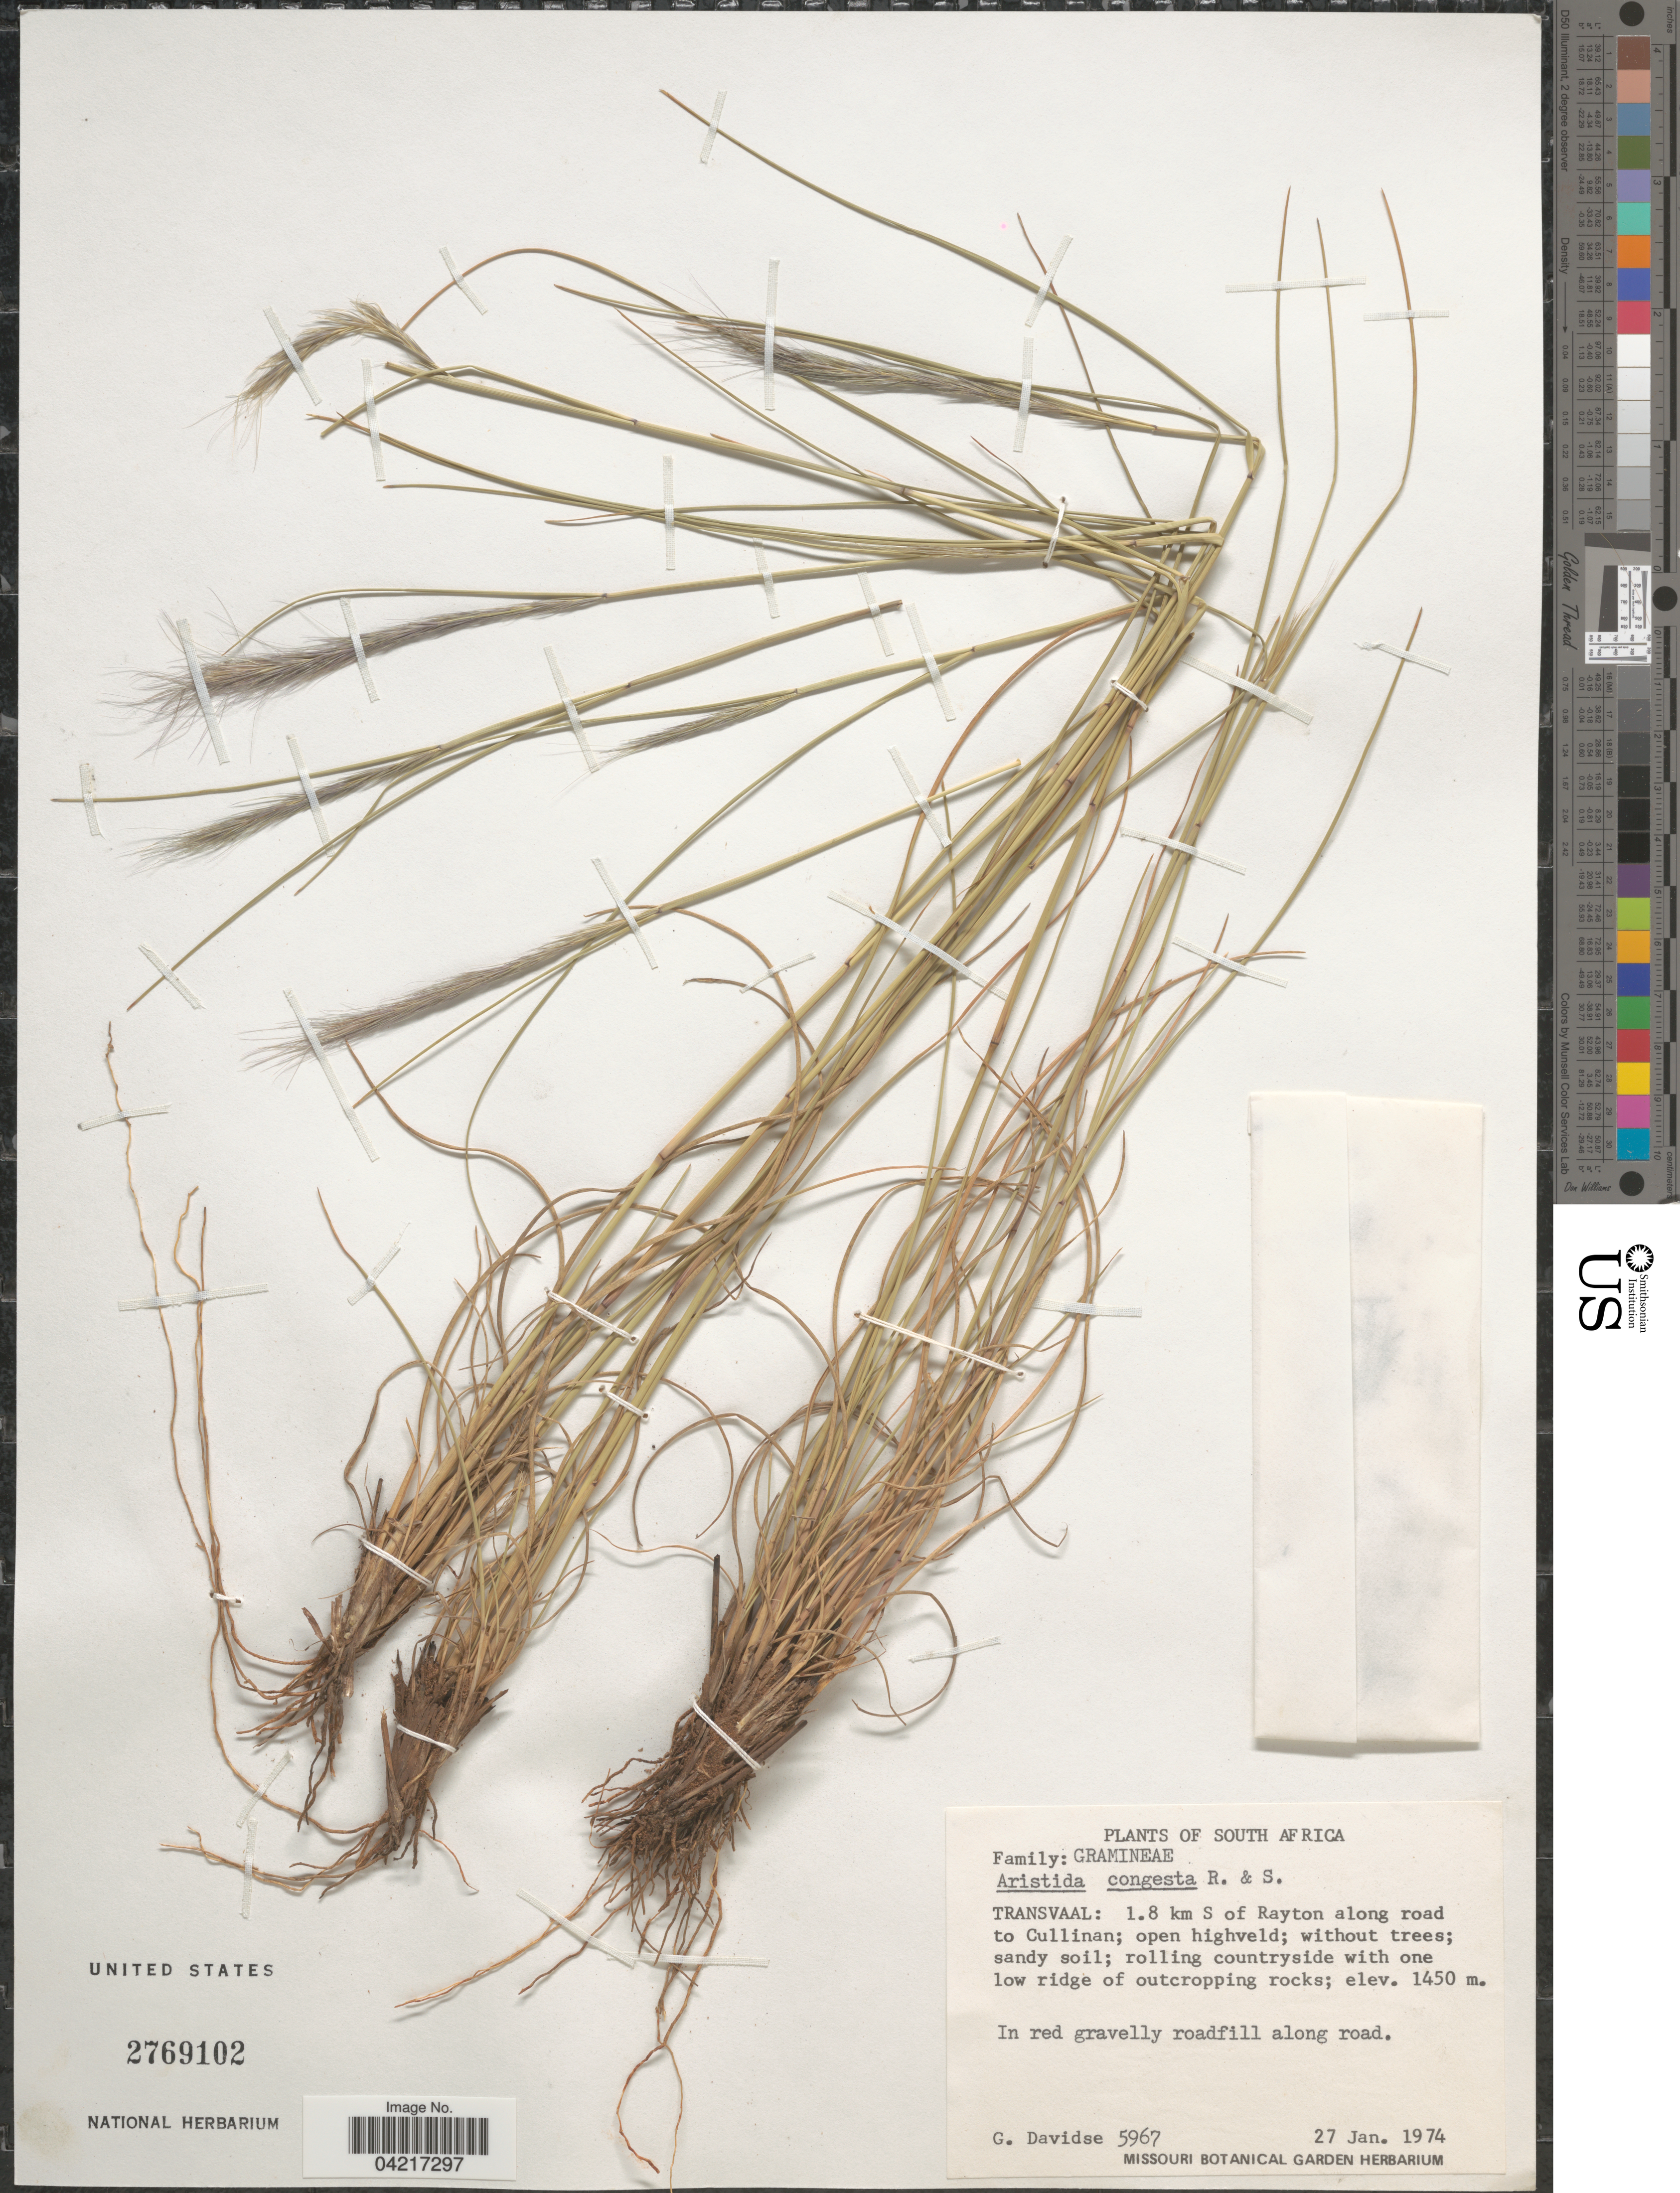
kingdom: Plantae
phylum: Tracheophyta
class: Liliopsida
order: Poales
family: Poaceae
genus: Aristida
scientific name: Aristida congesta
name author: Roem. & Schult.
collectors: G. Davidse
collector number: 5967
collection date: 1974-01-27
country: South Africa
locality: Transvaal: 1.8 km S of Rayton along road to Cullinan; open highveld. In red gravelly roadfill along road.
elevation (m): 1450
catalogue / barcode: US 2769102